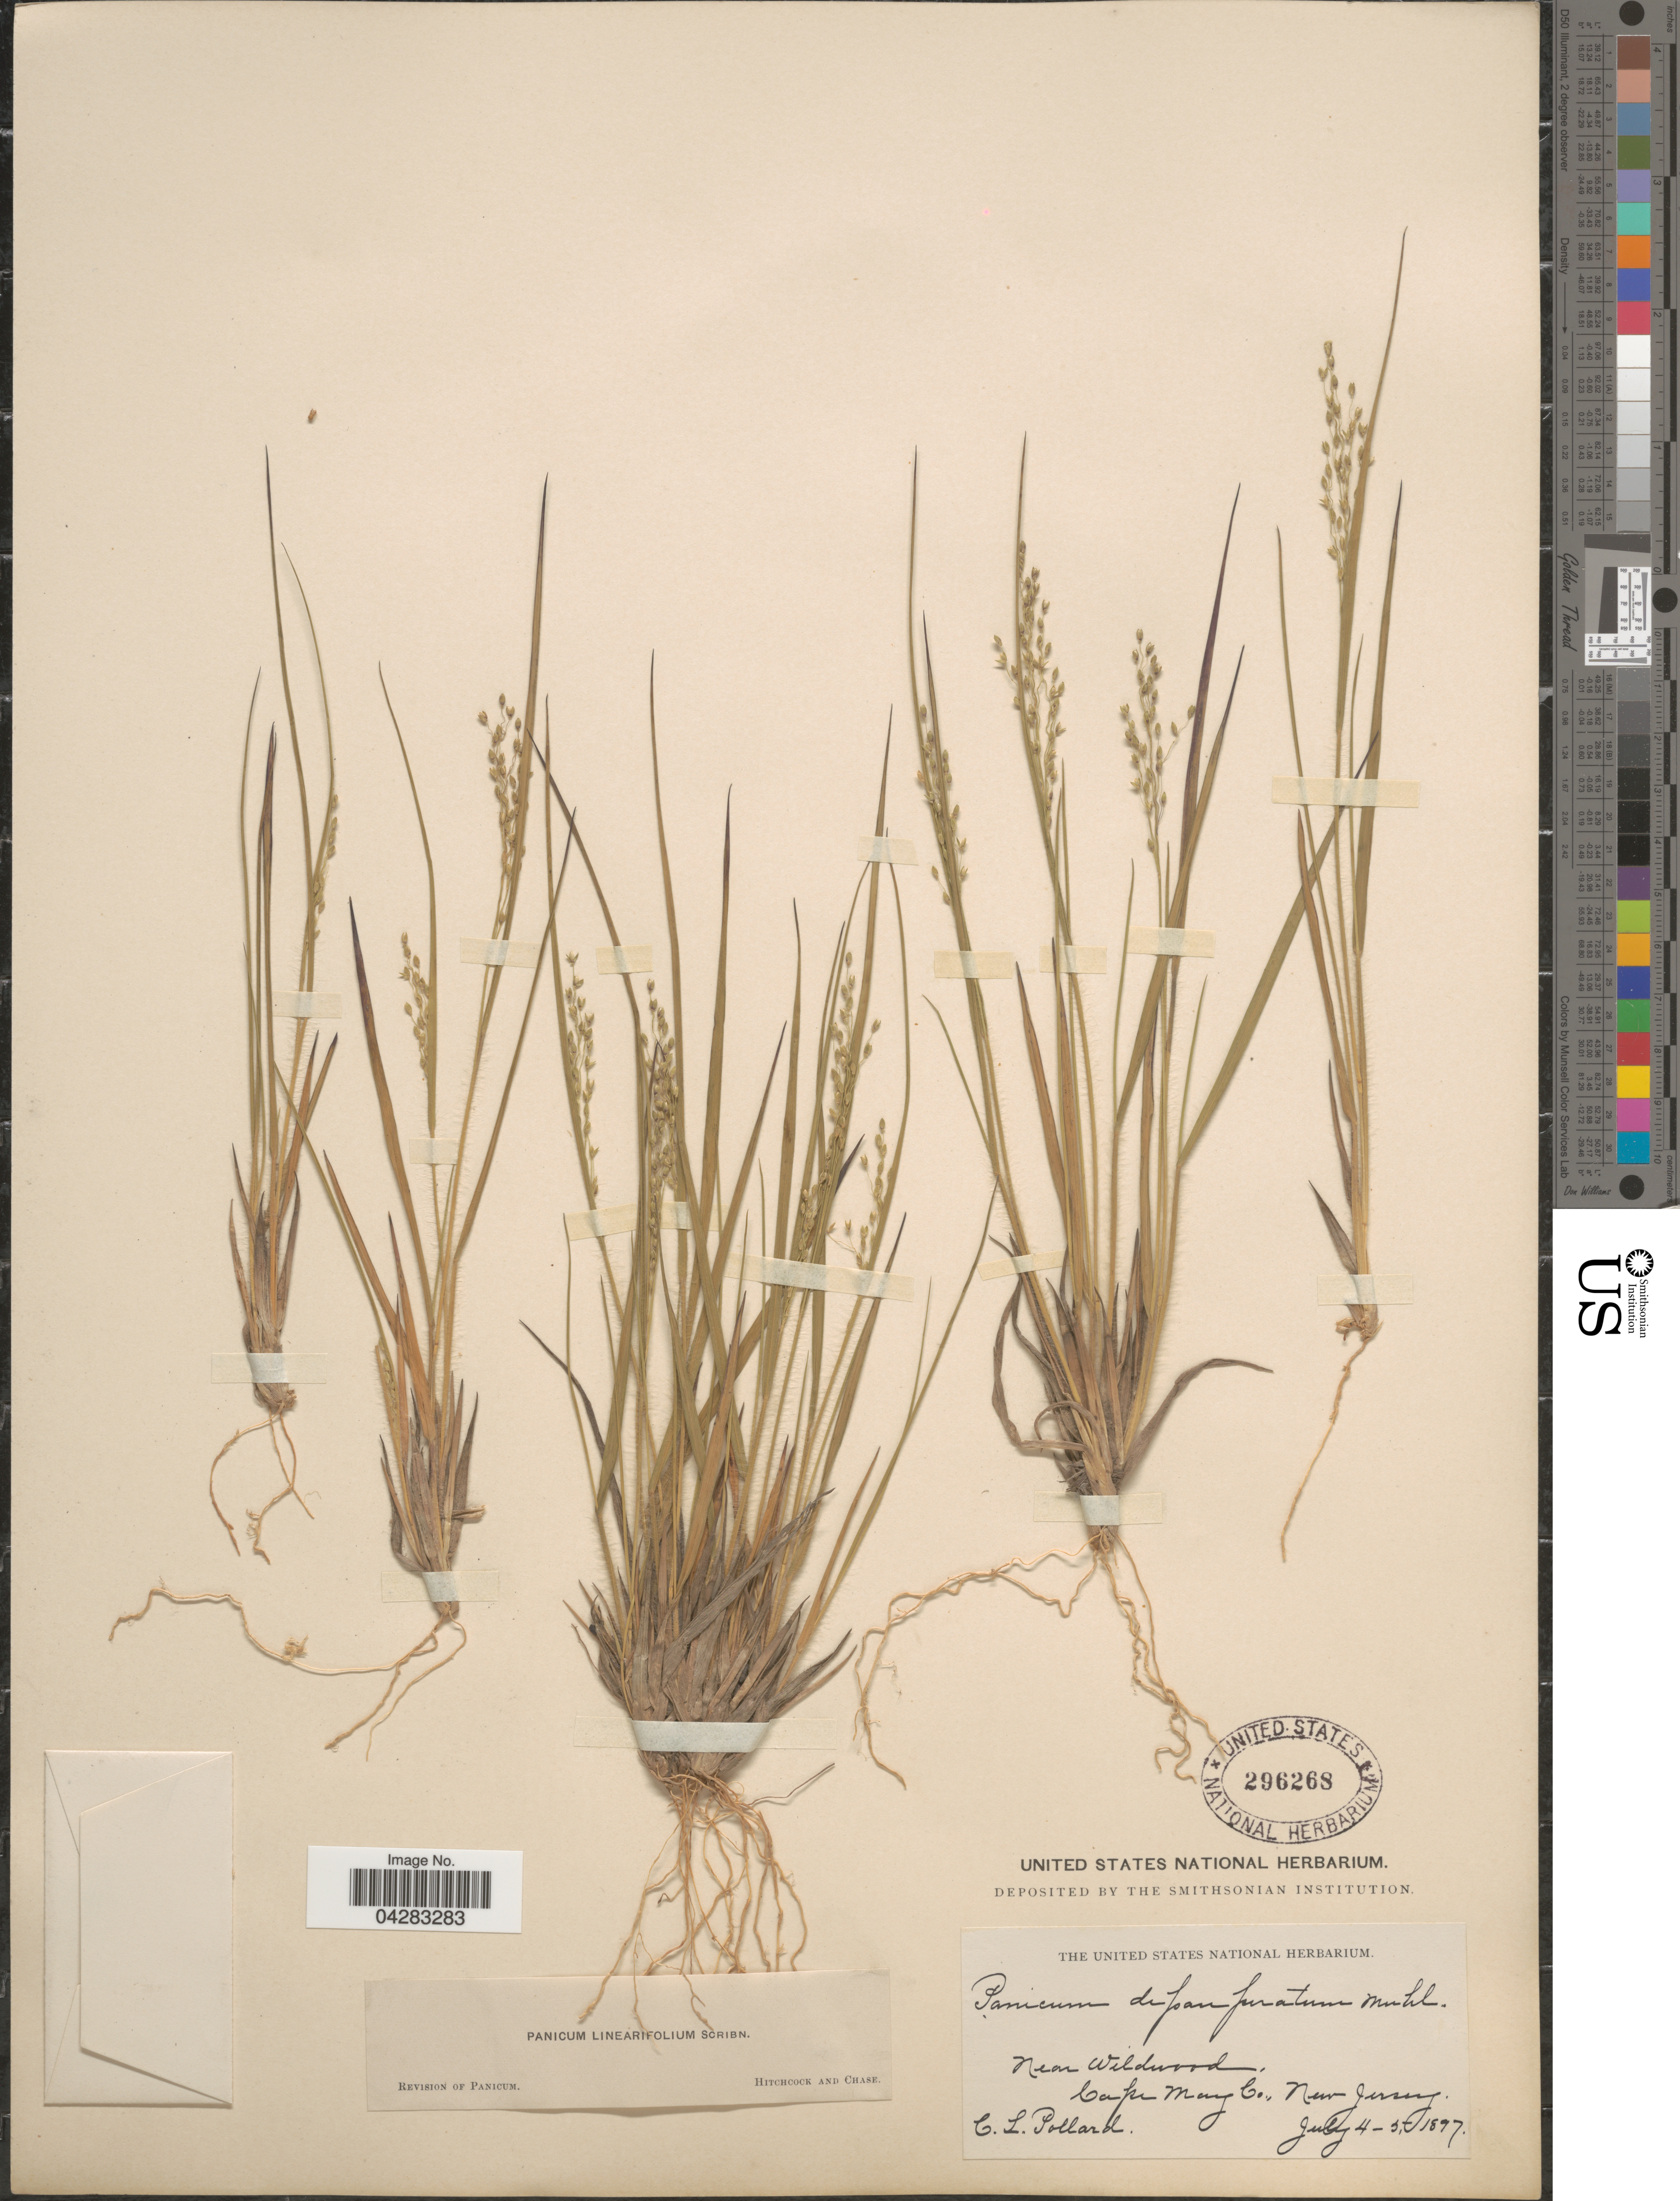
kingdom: Plantae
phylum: Tracheophyta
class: Liliopsida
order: Poales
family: Poaceae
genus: Dichanthelium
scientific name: Dichanthelium linearifolium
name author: (Scribn.) Gould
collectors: C. L. Pollard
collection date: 1897-07-04/1897-07-05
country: United States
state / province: New Jersey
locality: Near Wildwood. Cape Mary Co.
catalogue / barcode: US 296268